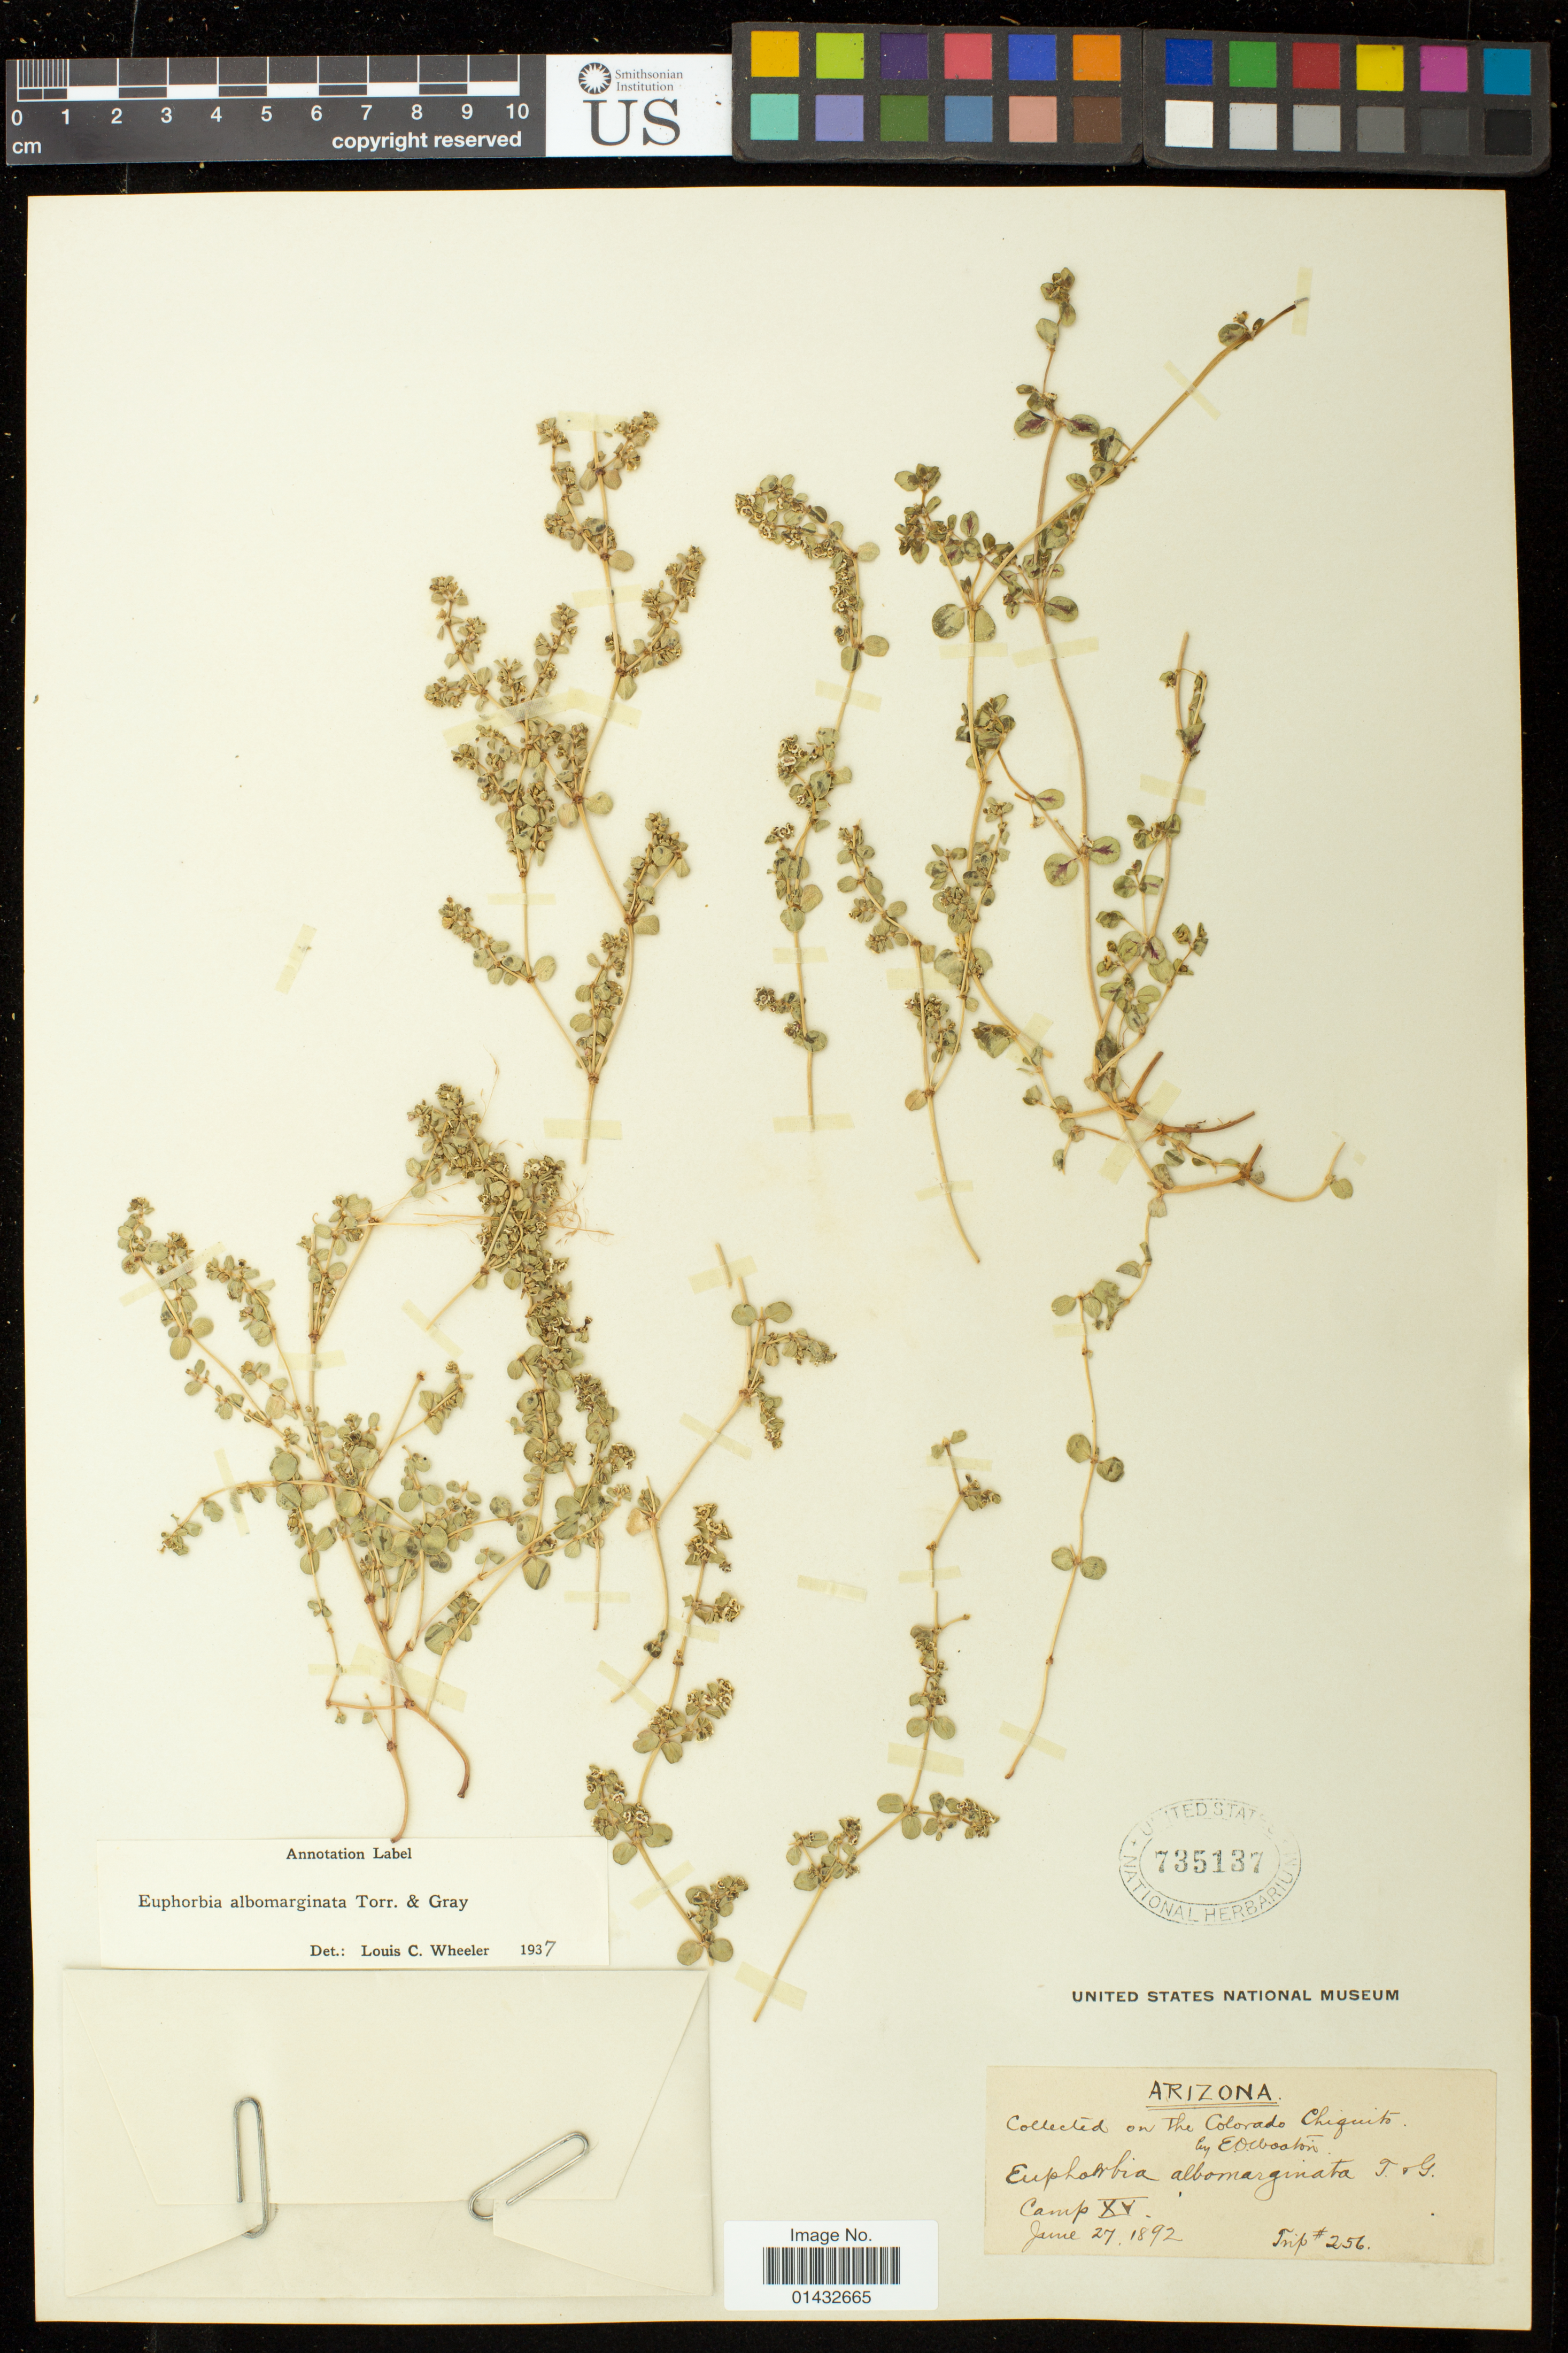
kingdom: Plantae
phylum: Tracheophyta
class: Magnoliopsida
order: Malpighiales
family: Euphorbiaceae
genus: Euphorbia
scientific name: Euphorbia albomarginata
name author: Torr. & A. Gray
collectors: E. O. Wooton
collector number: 256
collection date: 1892-06-27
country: United States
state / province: Arizona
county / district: Coconino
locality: Colorado Chiquito; Camp XV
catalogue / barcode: US 735137